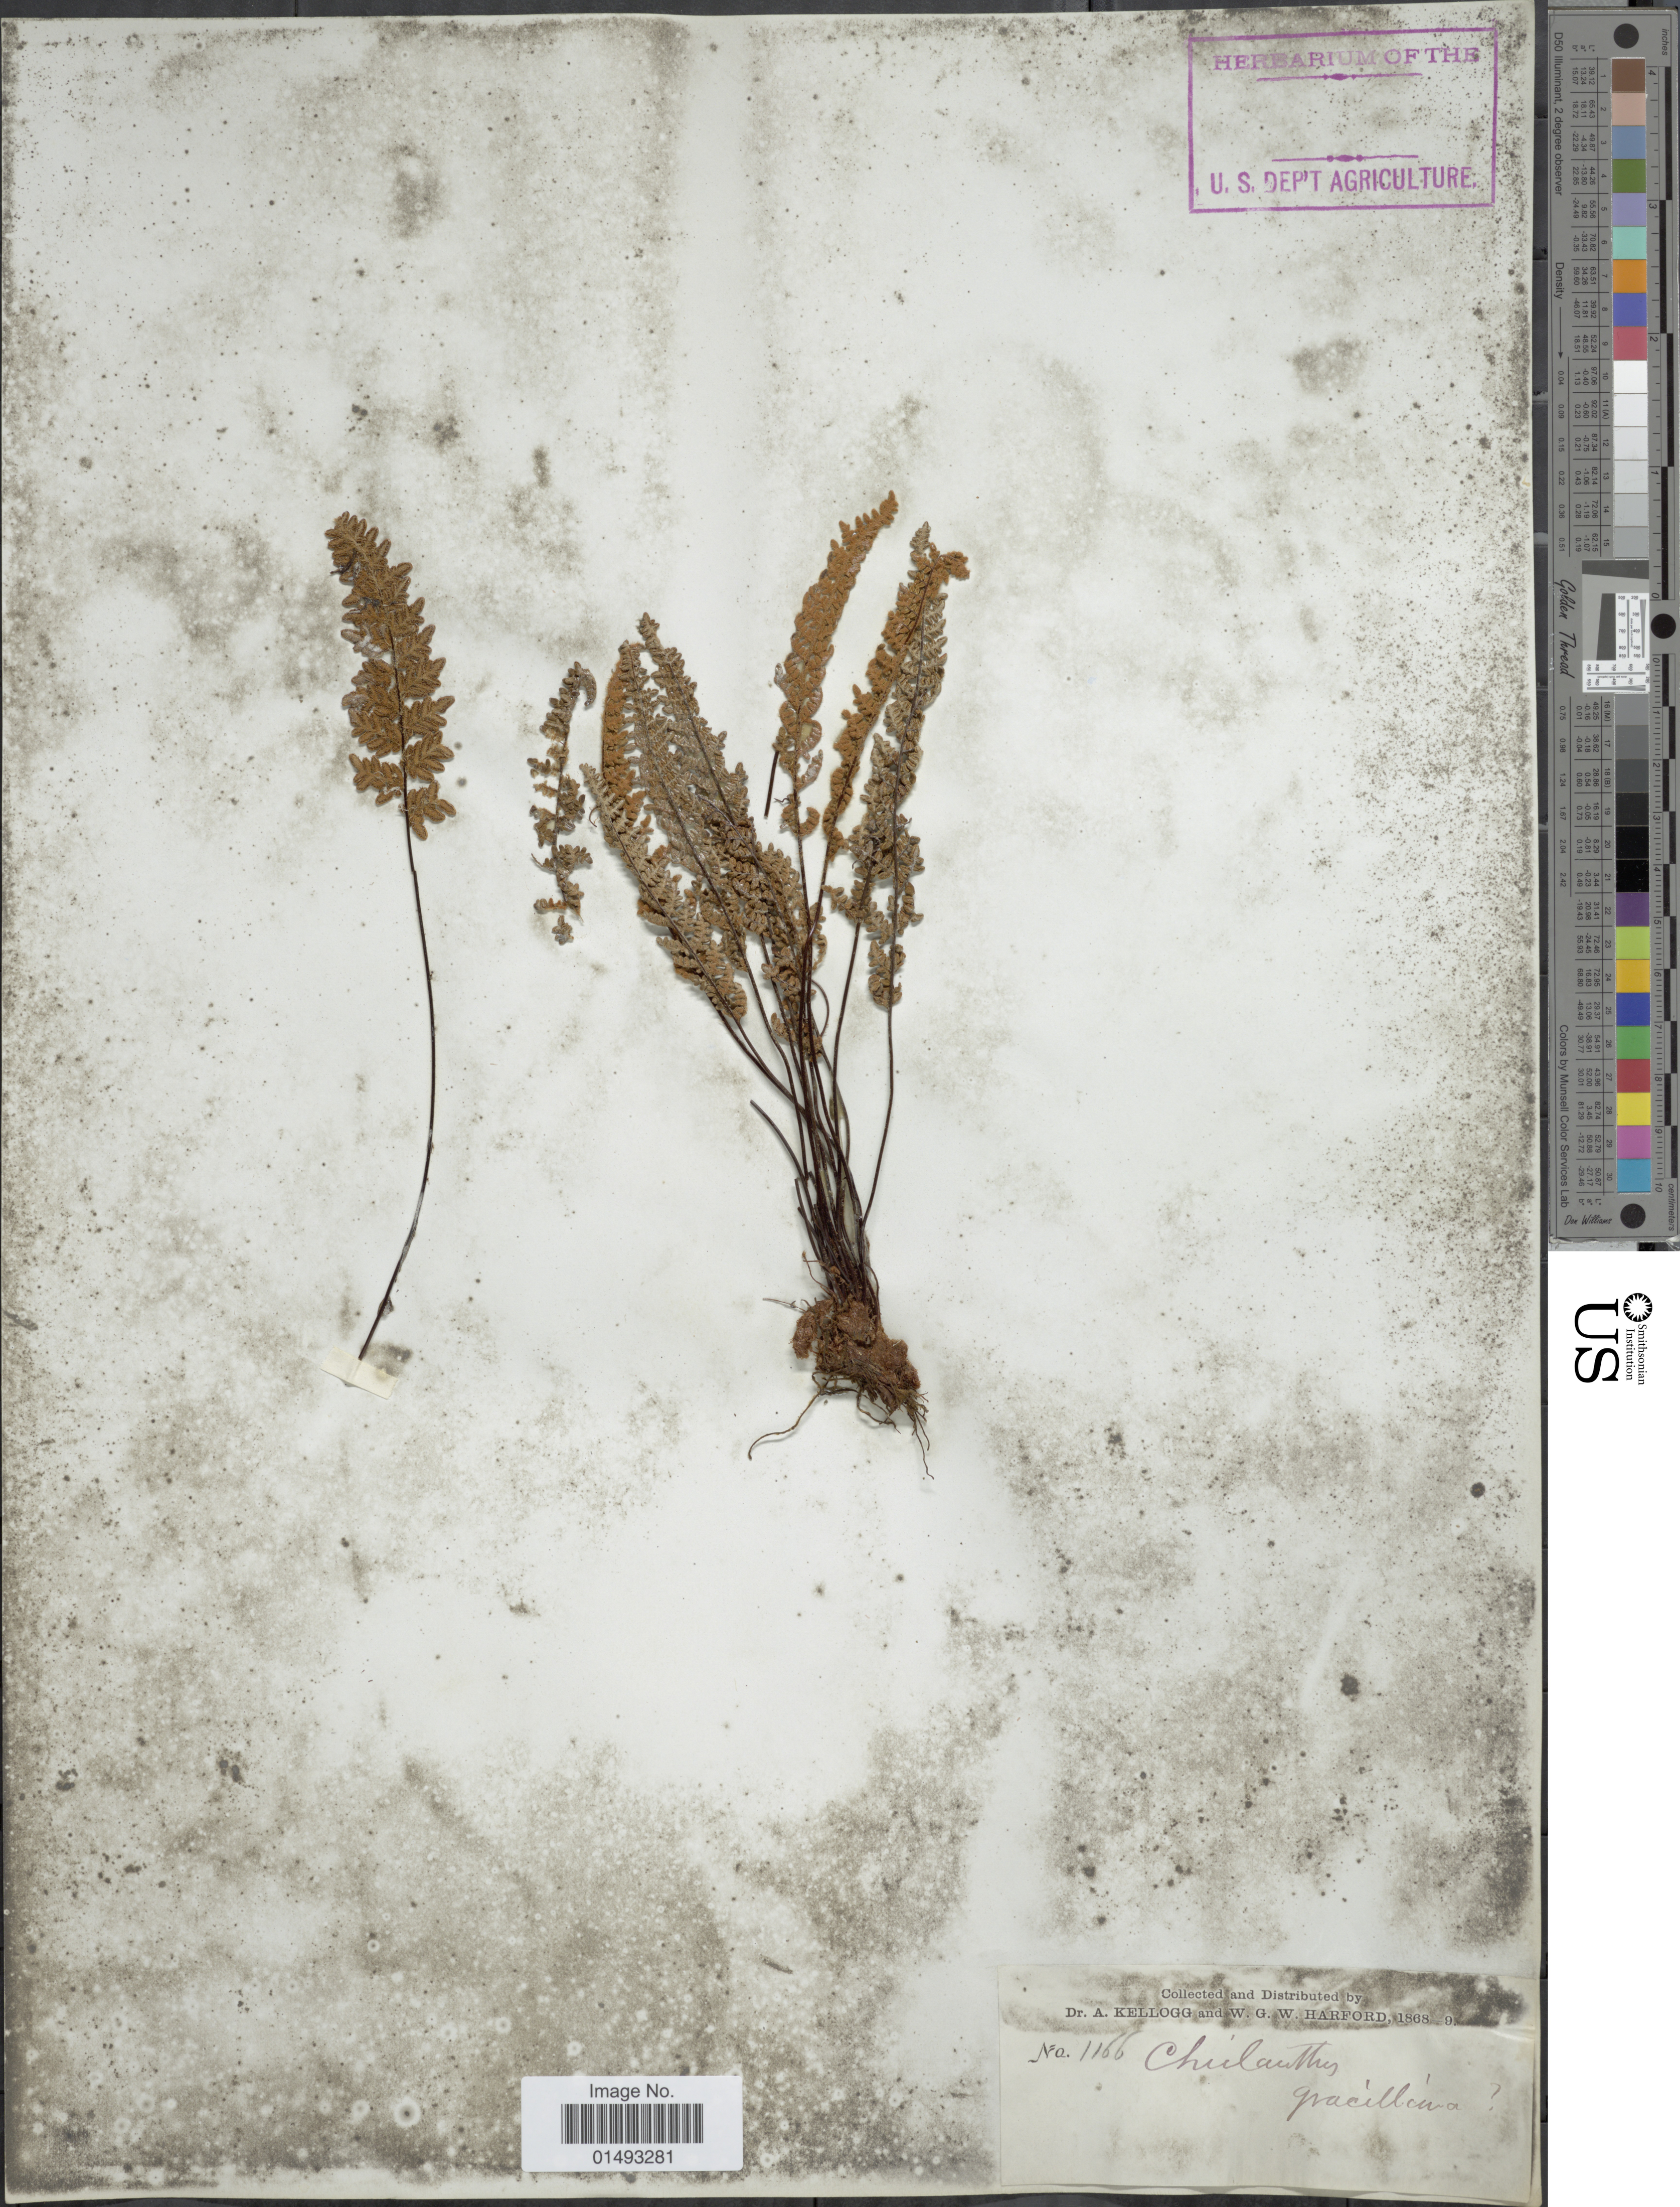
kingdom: Plantae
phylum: Tracheophyta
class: Polypodiopsida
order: Polypodiales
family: Pteridaceae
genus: Myriopteris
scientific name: Myriopteris gracillima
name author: (D.C. Eaton) J. Sm.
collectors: A. Kellog & W. G. W. Harford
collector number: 1166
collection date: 1868/1869